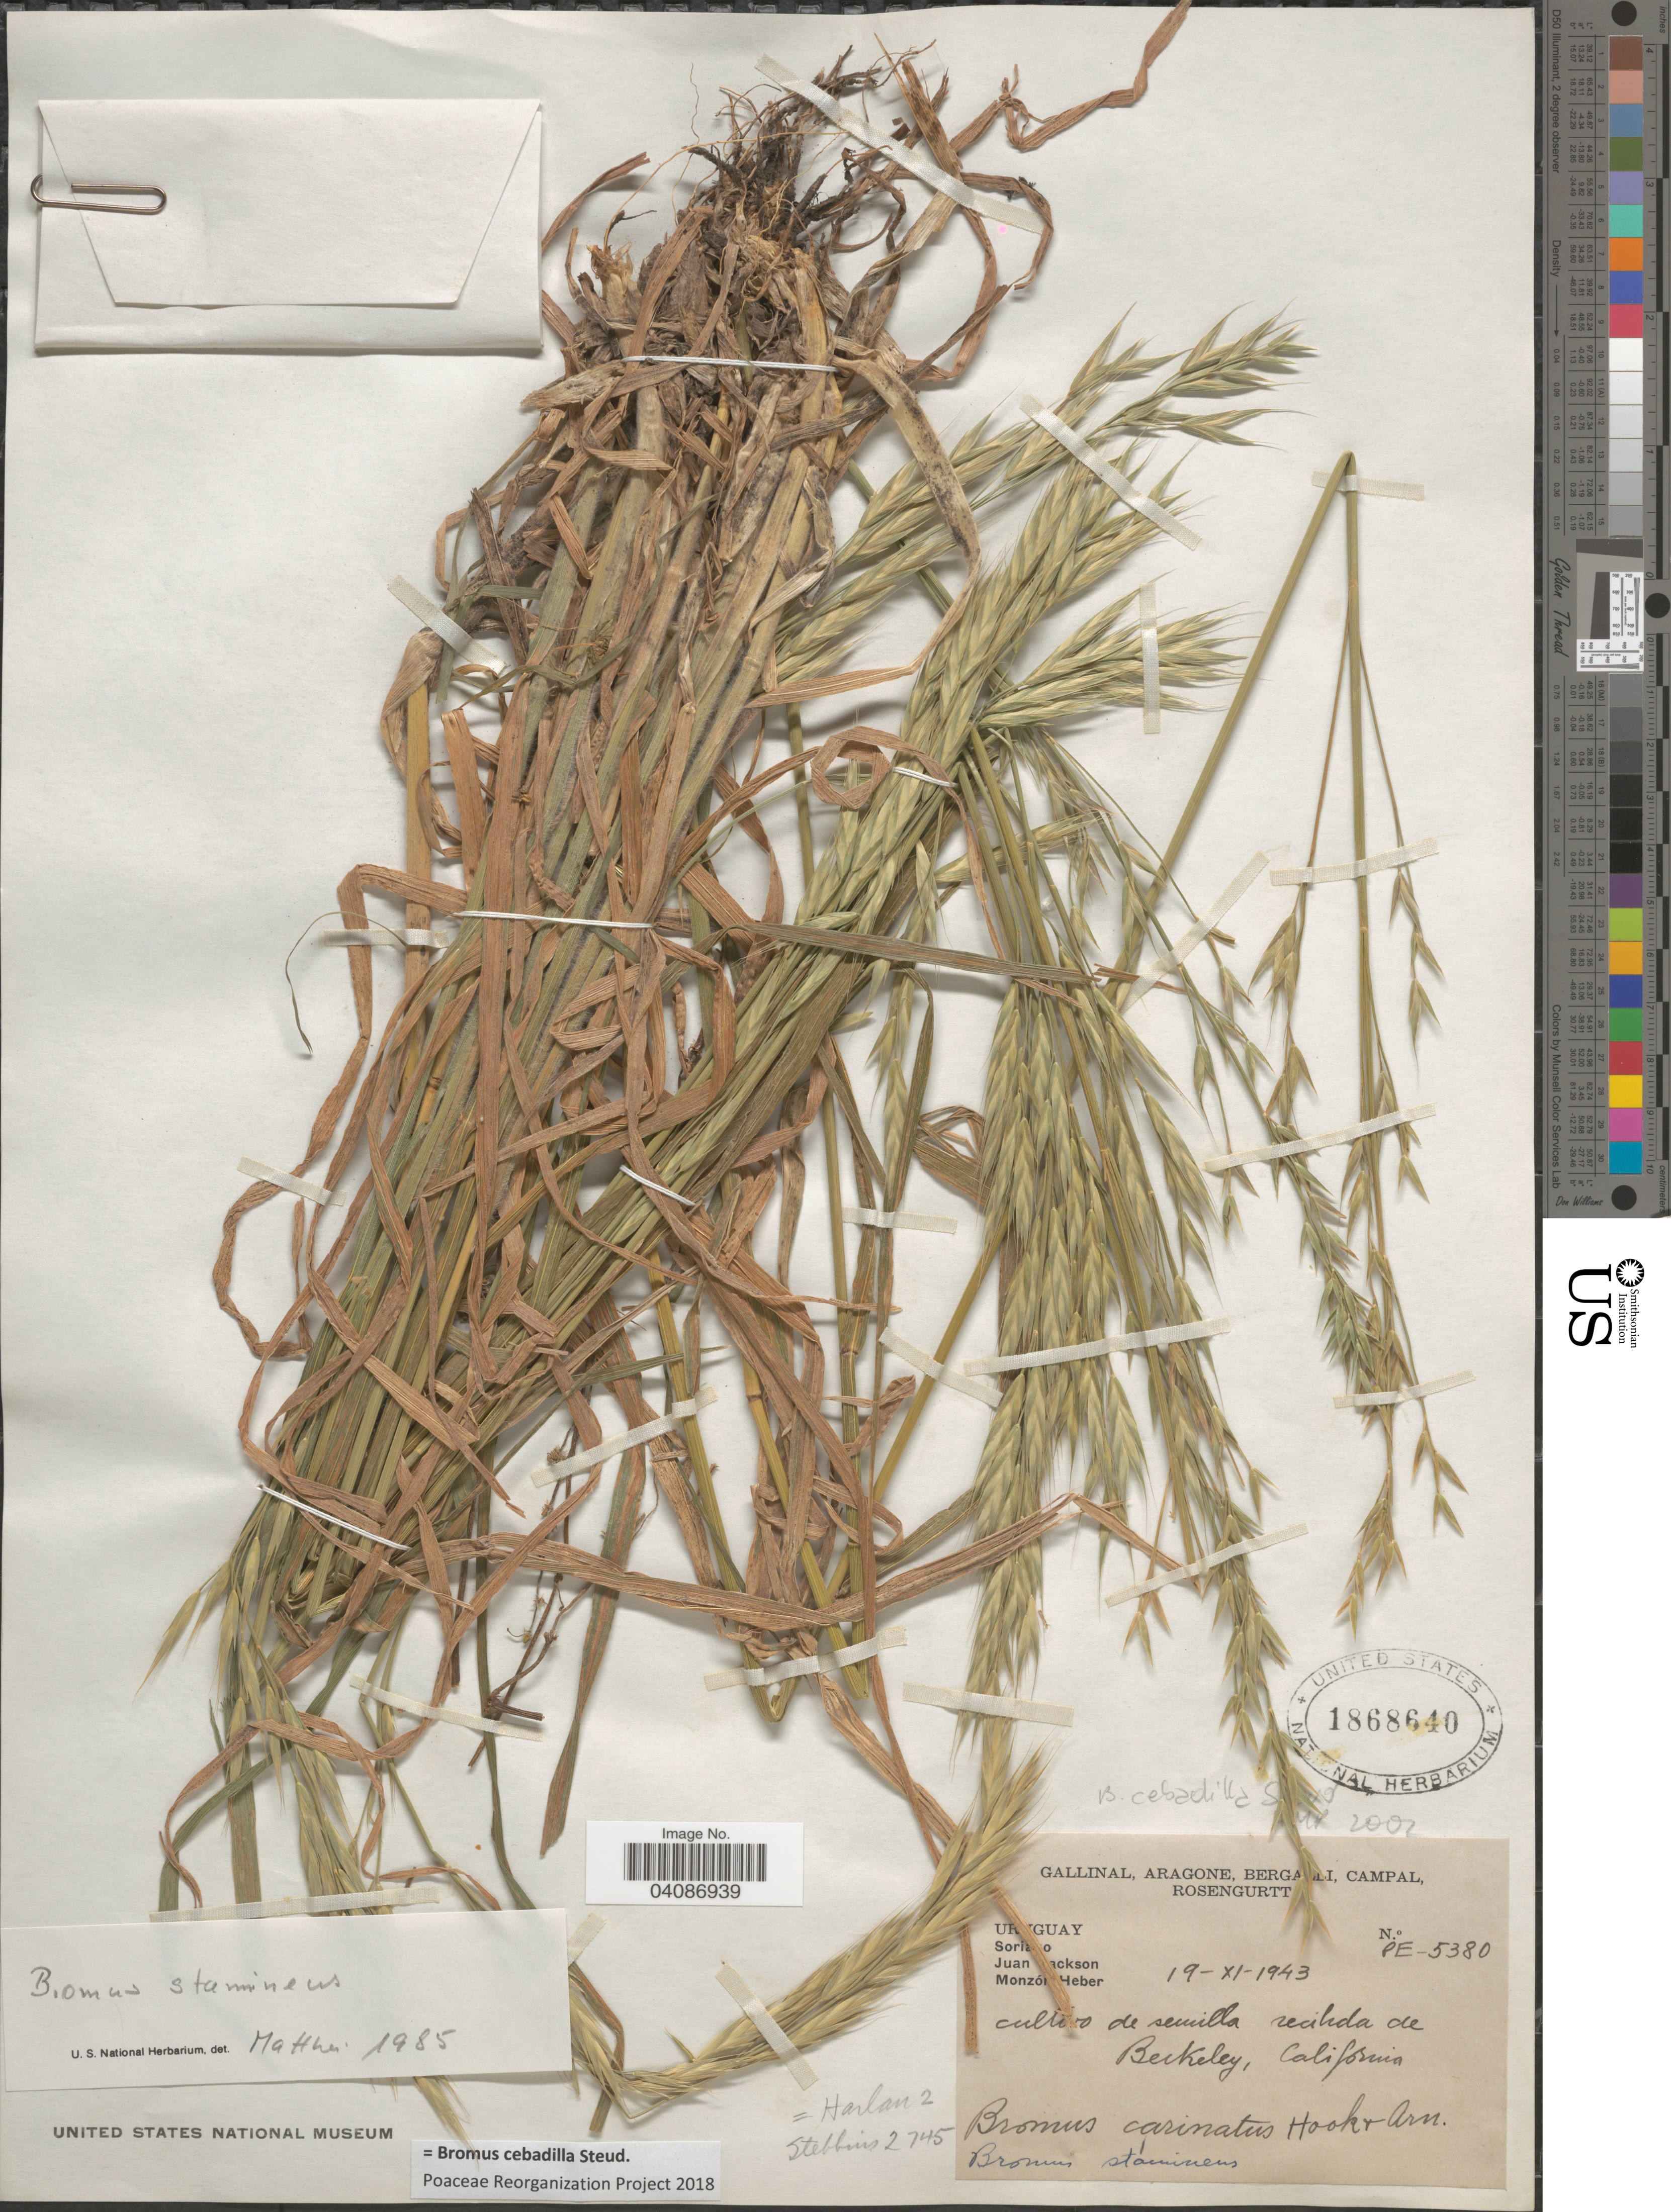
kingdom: Plantae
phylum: Tracheophyta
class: Liliopsida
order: Poales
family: Poaceae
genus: Bromus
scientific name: Bromus cebadilla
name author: Steud.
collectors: -. Gallinal, -- Aragone, -. Bergali, -- Campal & Rosengurtt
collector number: PE-5380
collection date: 1943-11-19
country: Uruguay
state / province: Soriano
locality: Soriano. Juan Jackson. Monzon Heber.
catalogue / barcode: US 1868640